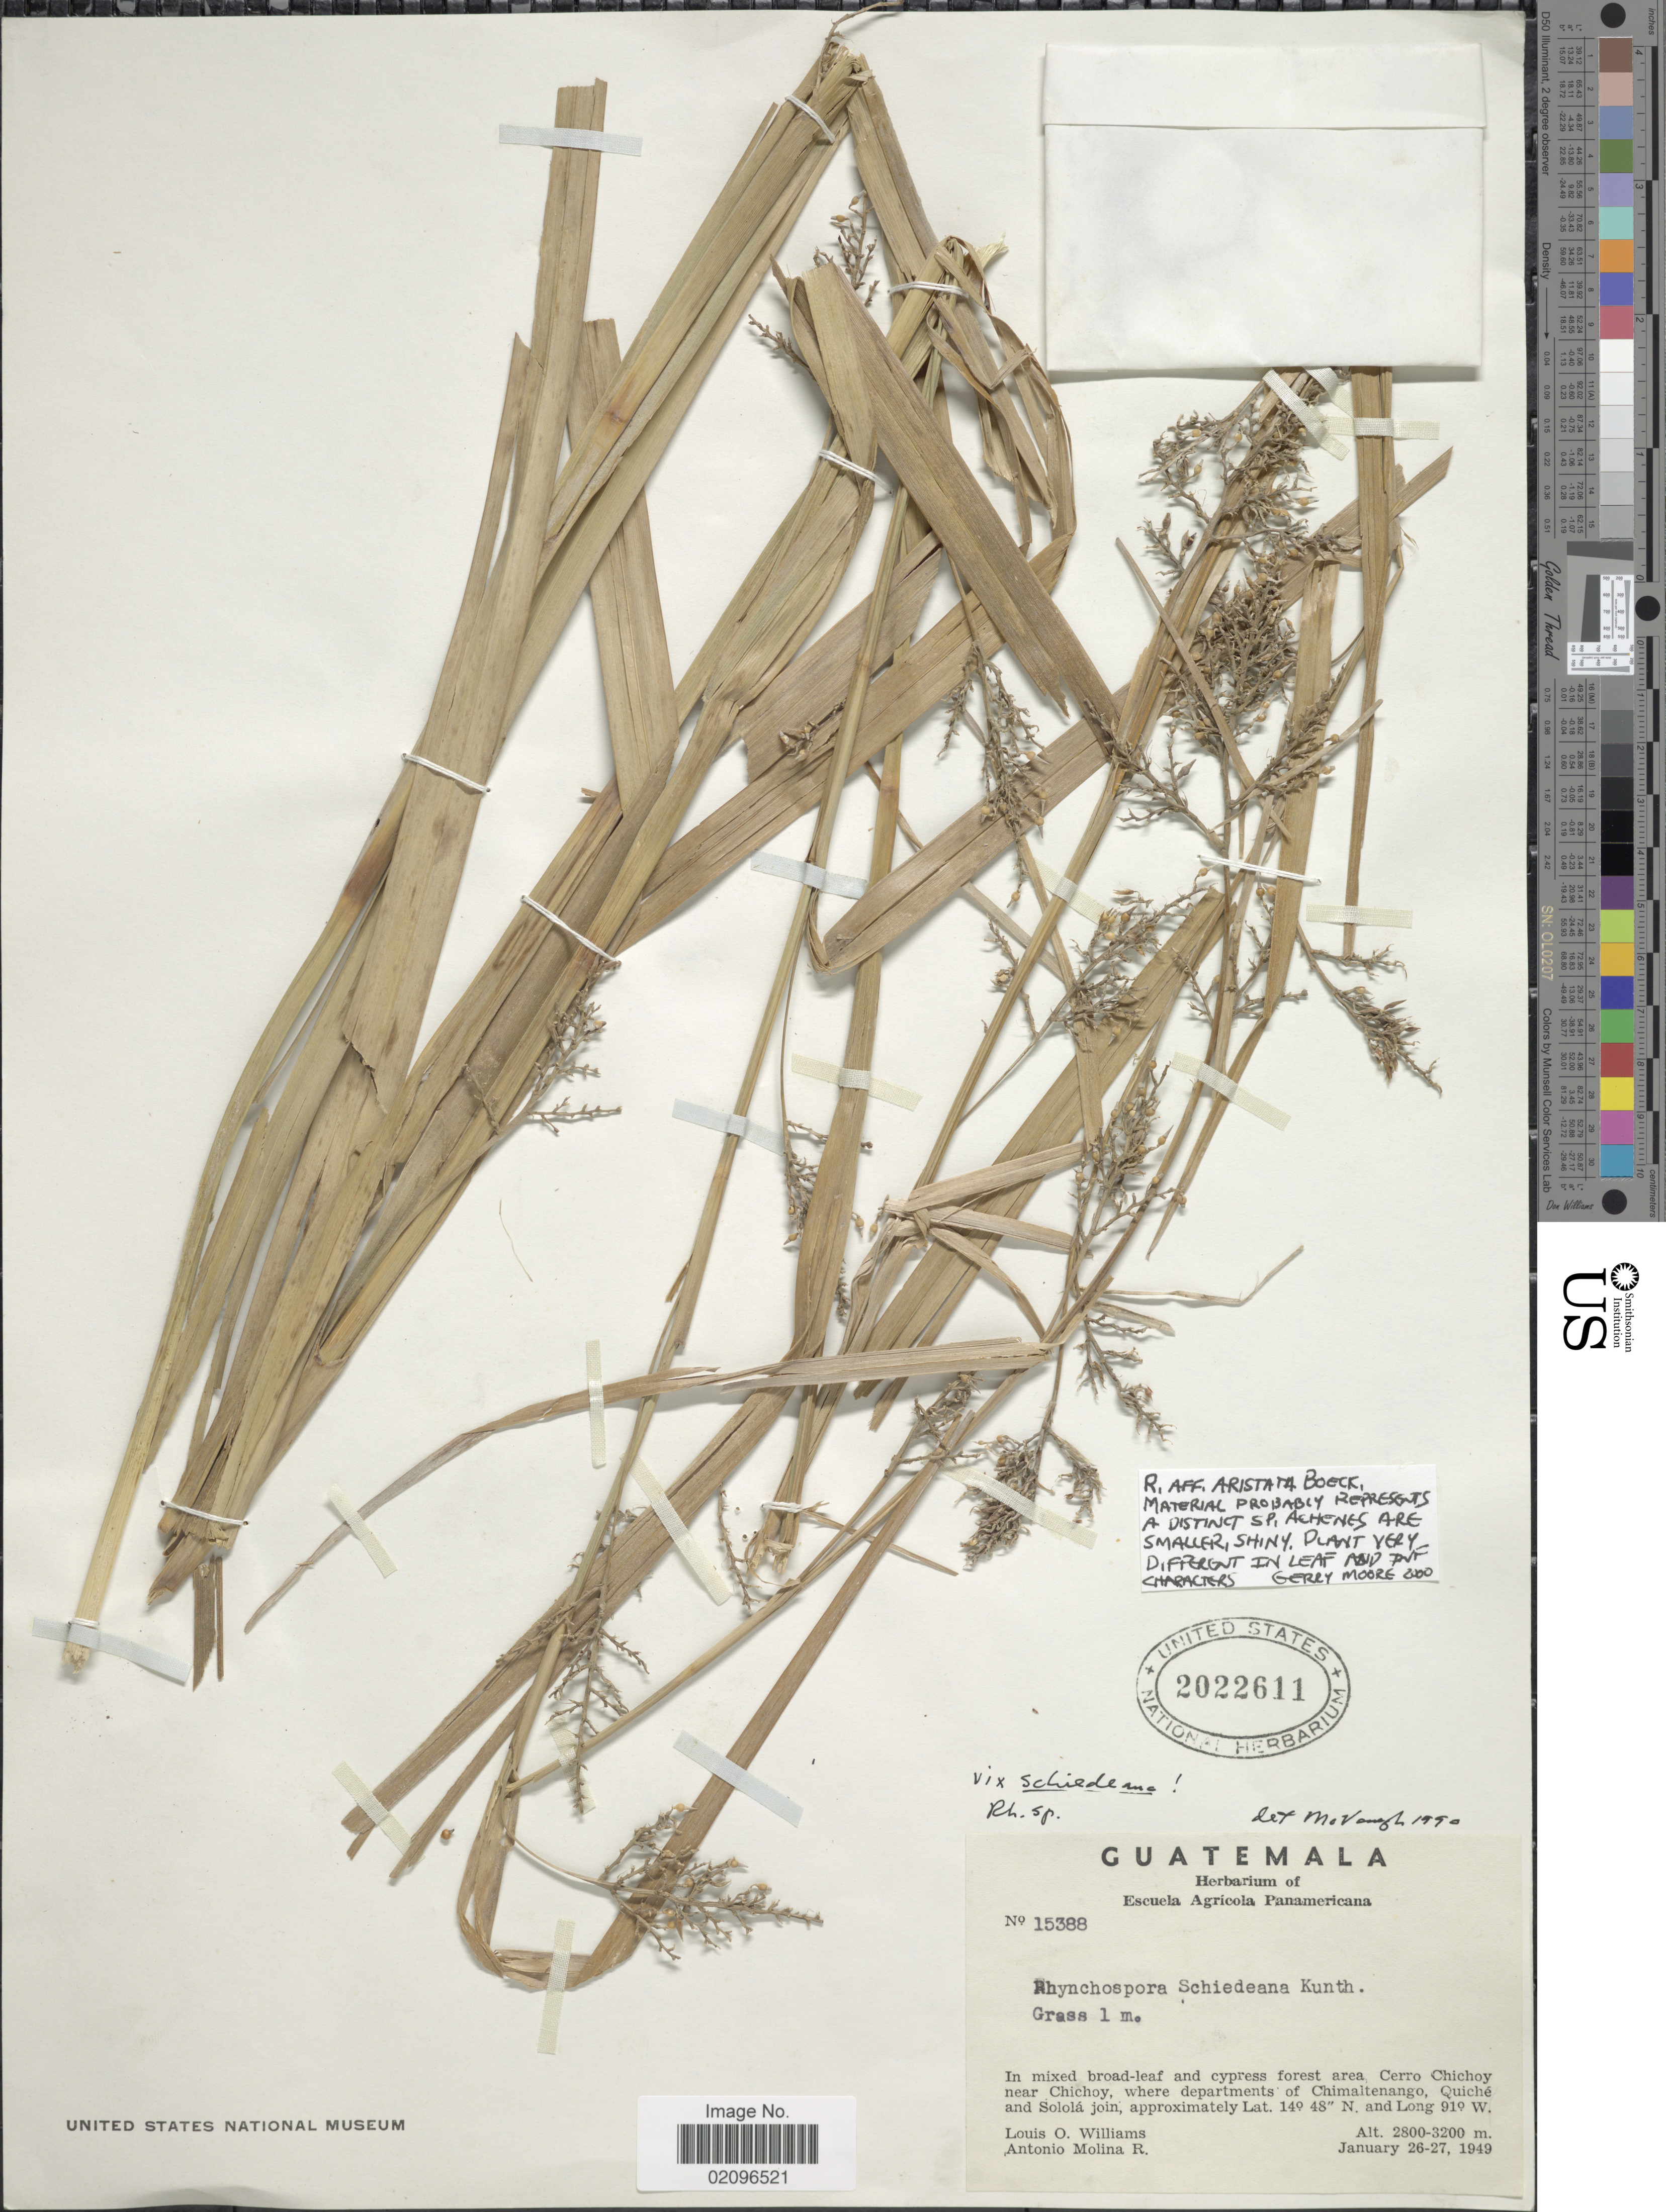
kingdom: Plantae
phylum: Tracheophyta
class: Liliopsida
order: Poales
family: Cyperaceae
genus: Rhynchospora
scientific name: Rhynchospora sp.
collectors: L. O. Williams & A. Molina R.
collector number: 15388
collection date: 1949-01-26/1949-01-27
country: Guatemala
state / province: Chimaltenango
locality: Cerro Chichoy near Chichoy, where departments of Chimaltenango, Quiche and Solola join.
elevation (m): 2800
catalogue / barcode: US 2022611